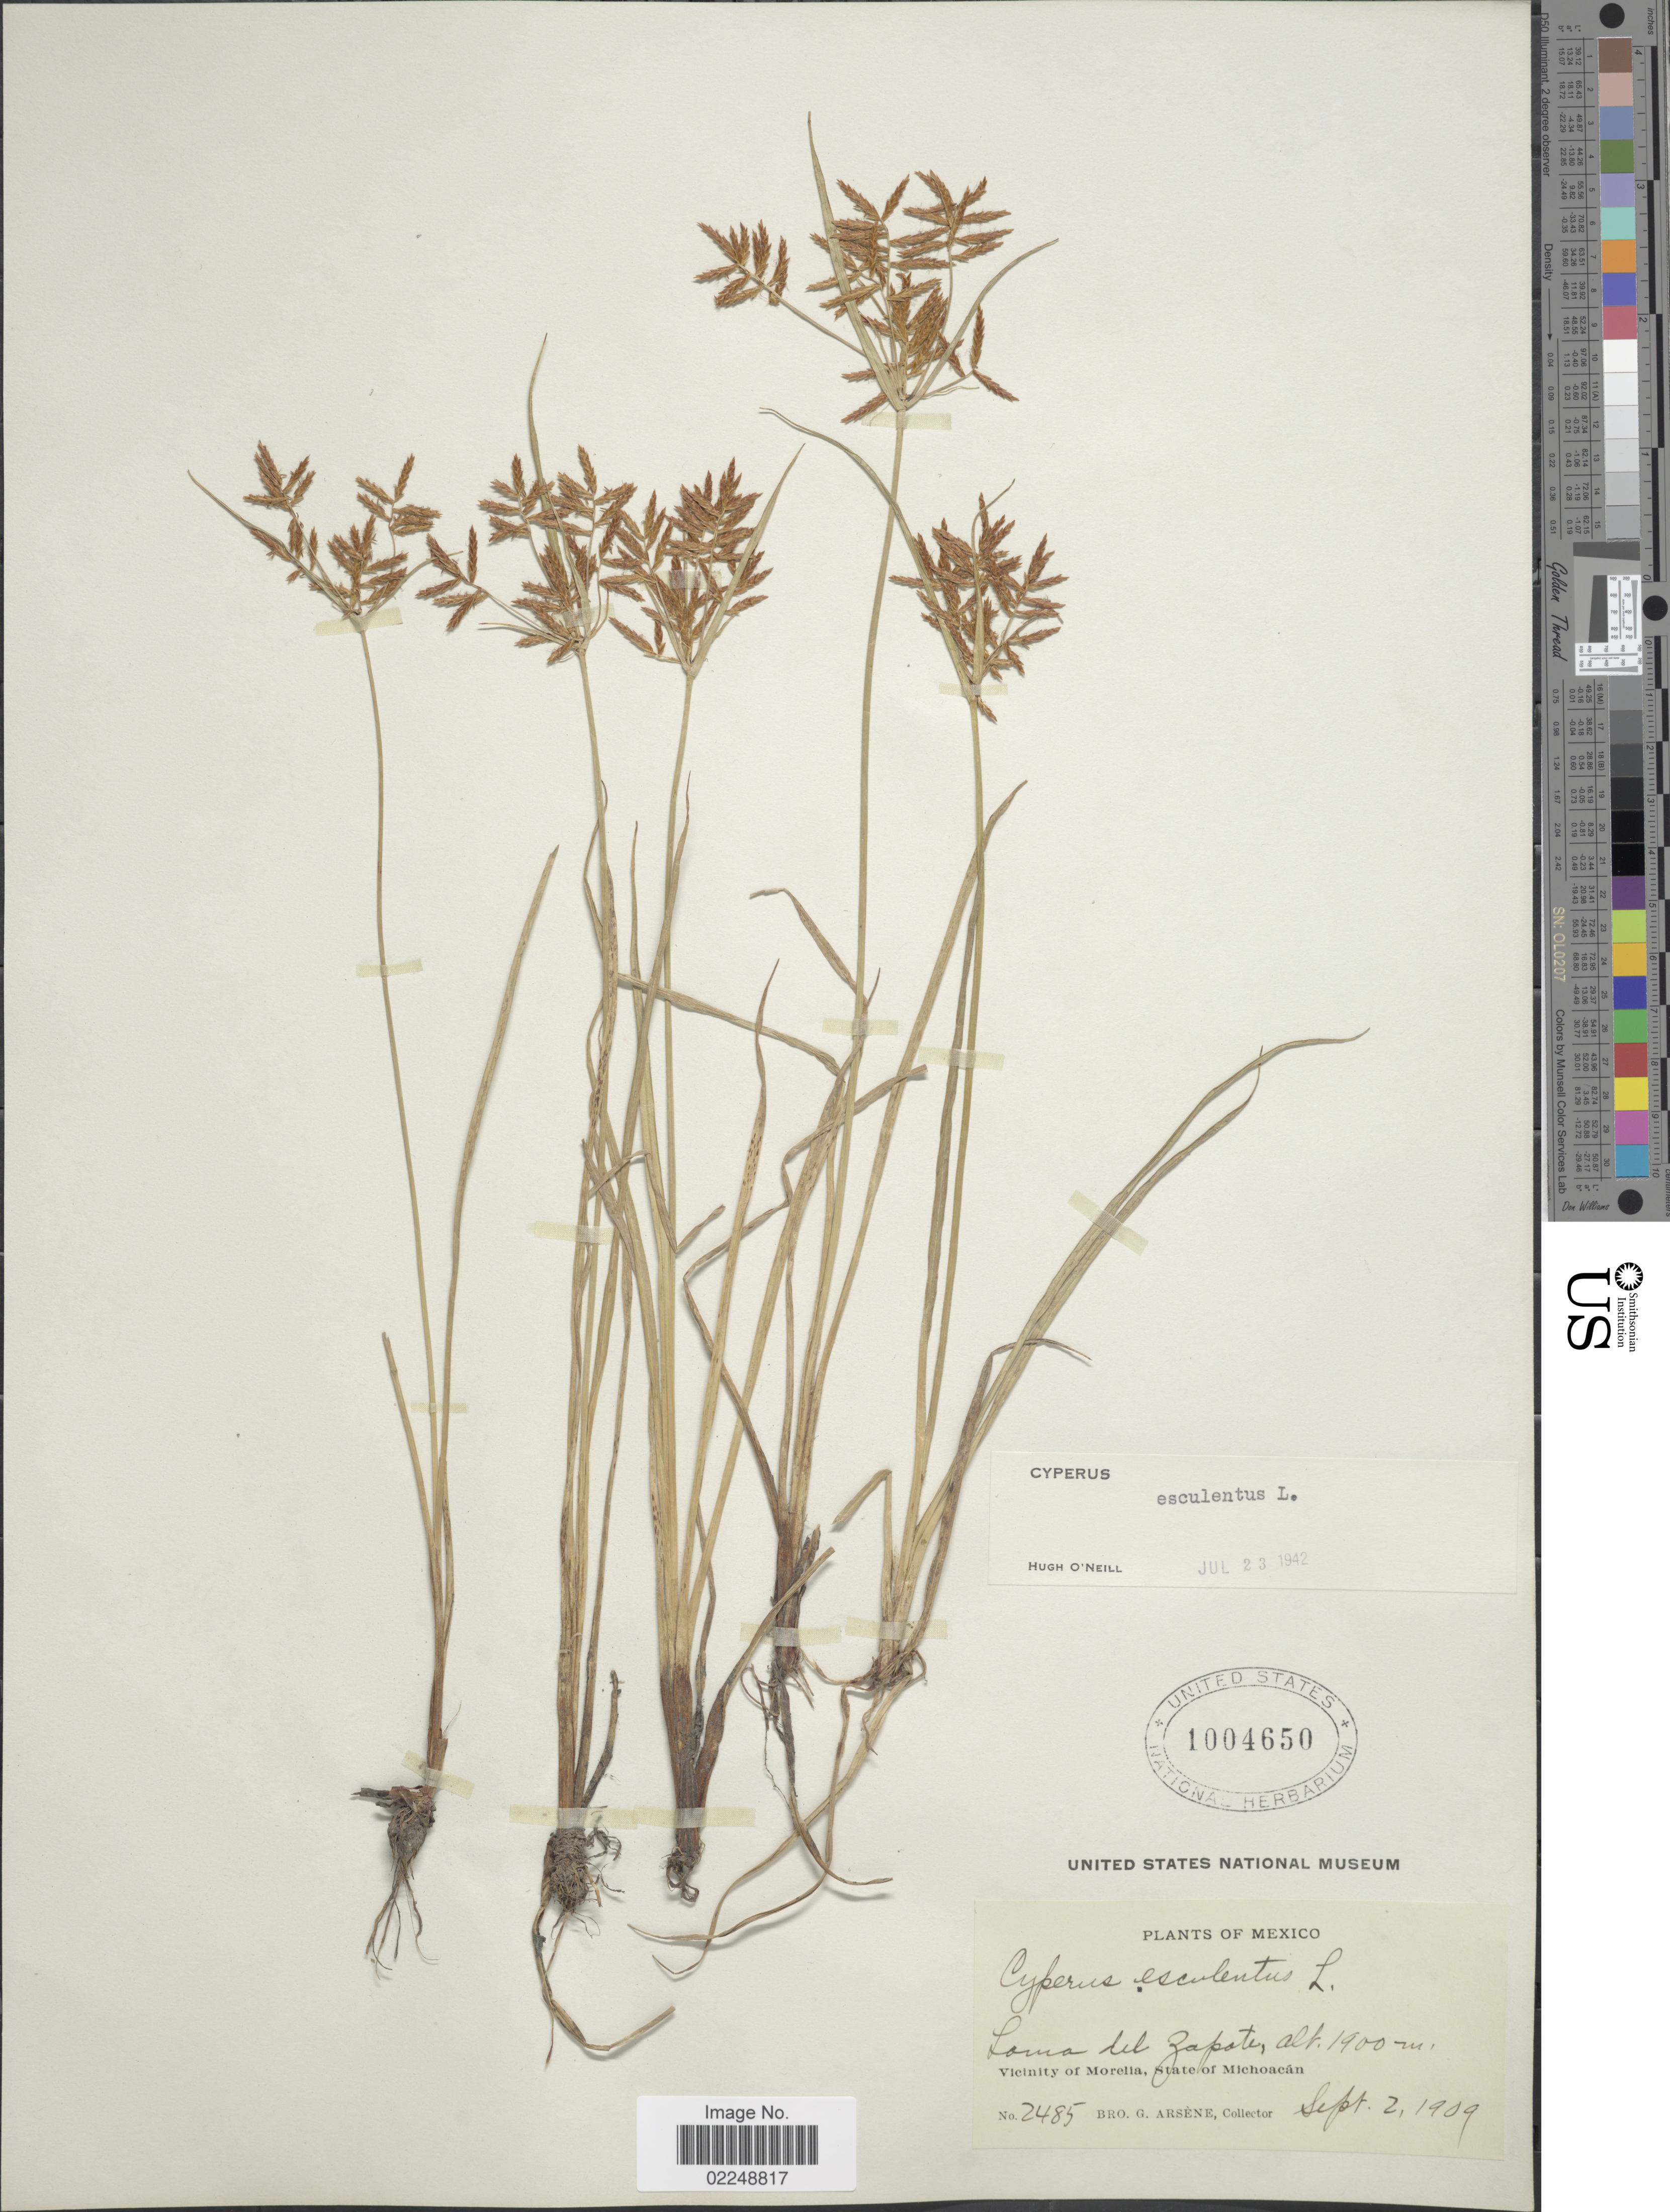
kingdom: Plantae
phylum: Tracheophyta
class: Liliopsida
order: Poales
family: Cyperaceae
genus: Cyperus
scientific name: Cyperus esculentus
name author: L.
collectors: Bro. G. Arsène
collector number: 2485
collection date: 1909-09-02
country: Mexico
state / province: Michoacán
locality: Loma del Zapote, Vicinity of Morelia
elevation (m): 1900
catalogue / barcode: US 1004650